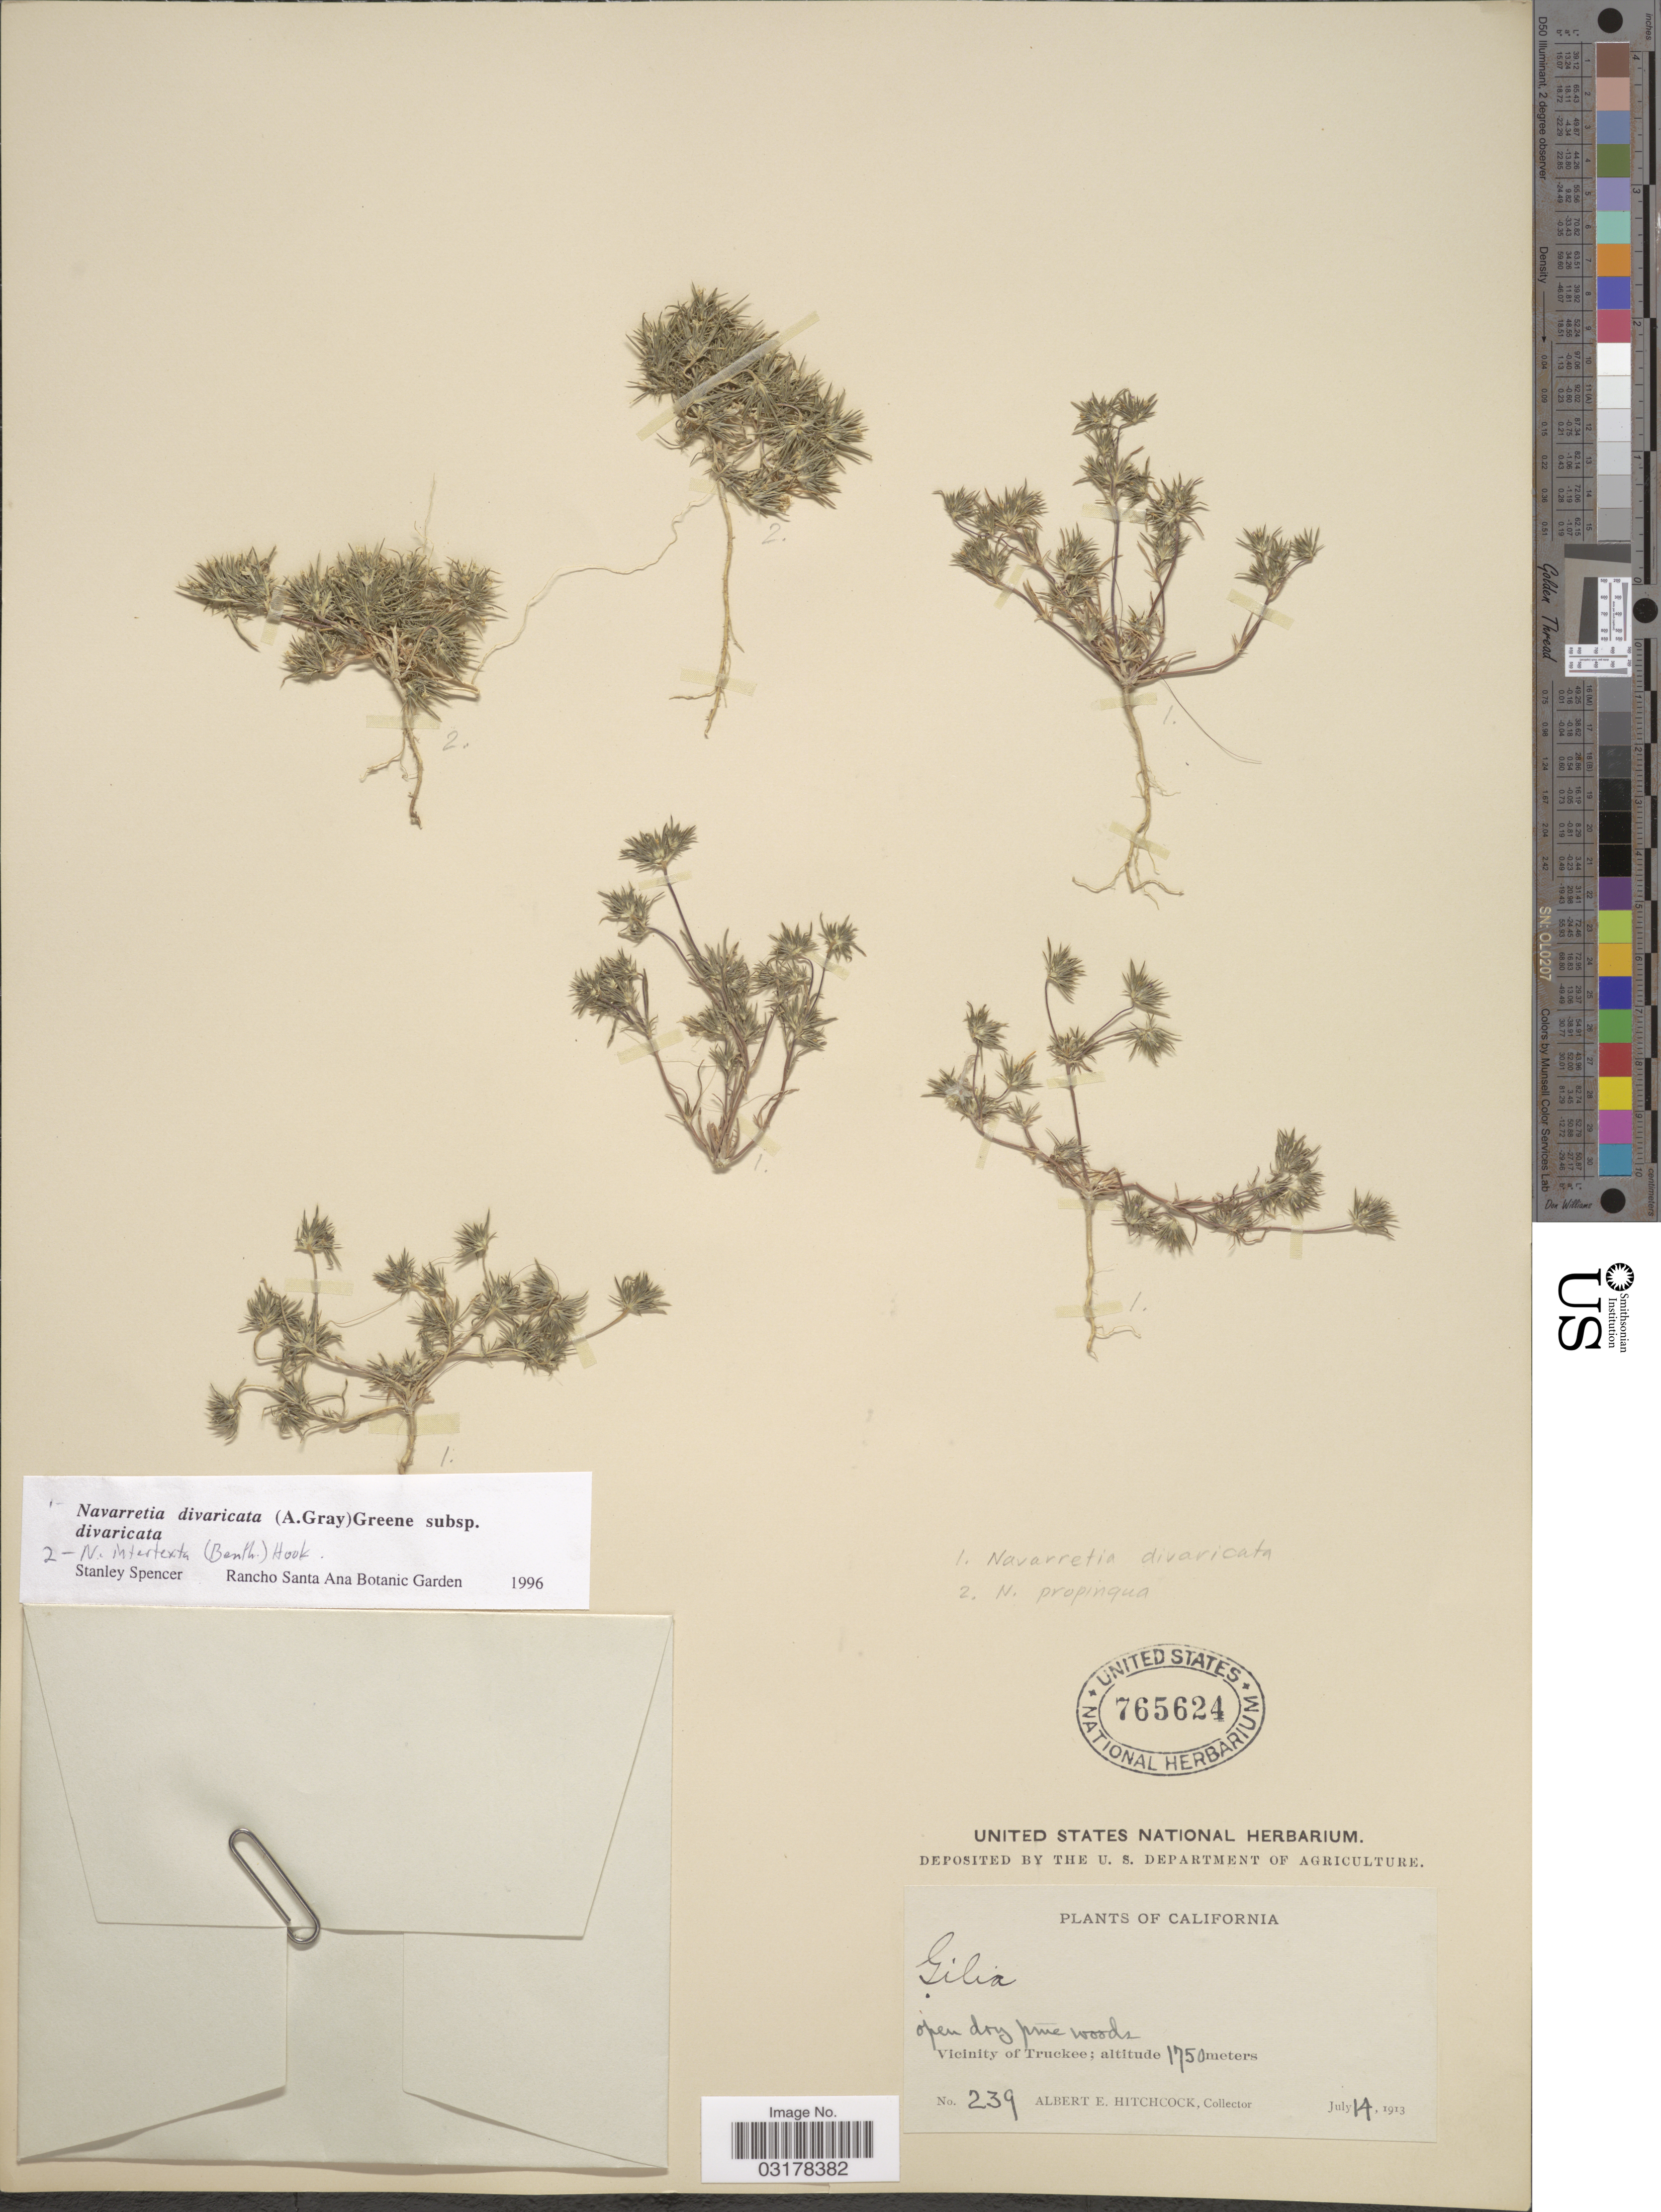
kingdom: Plantae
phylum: Tracheophyta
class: Magnoliopsida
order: Ericales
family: Polemoniaceae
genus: Navarretia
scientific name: Navarretia divaricata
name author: S.W. Greene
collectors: A. Hitchcock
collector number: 239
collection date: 1913-07-14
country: United States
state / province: California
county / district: Nevada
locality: Vicinity of Truckee.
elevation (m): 1750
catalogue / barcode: US 765624